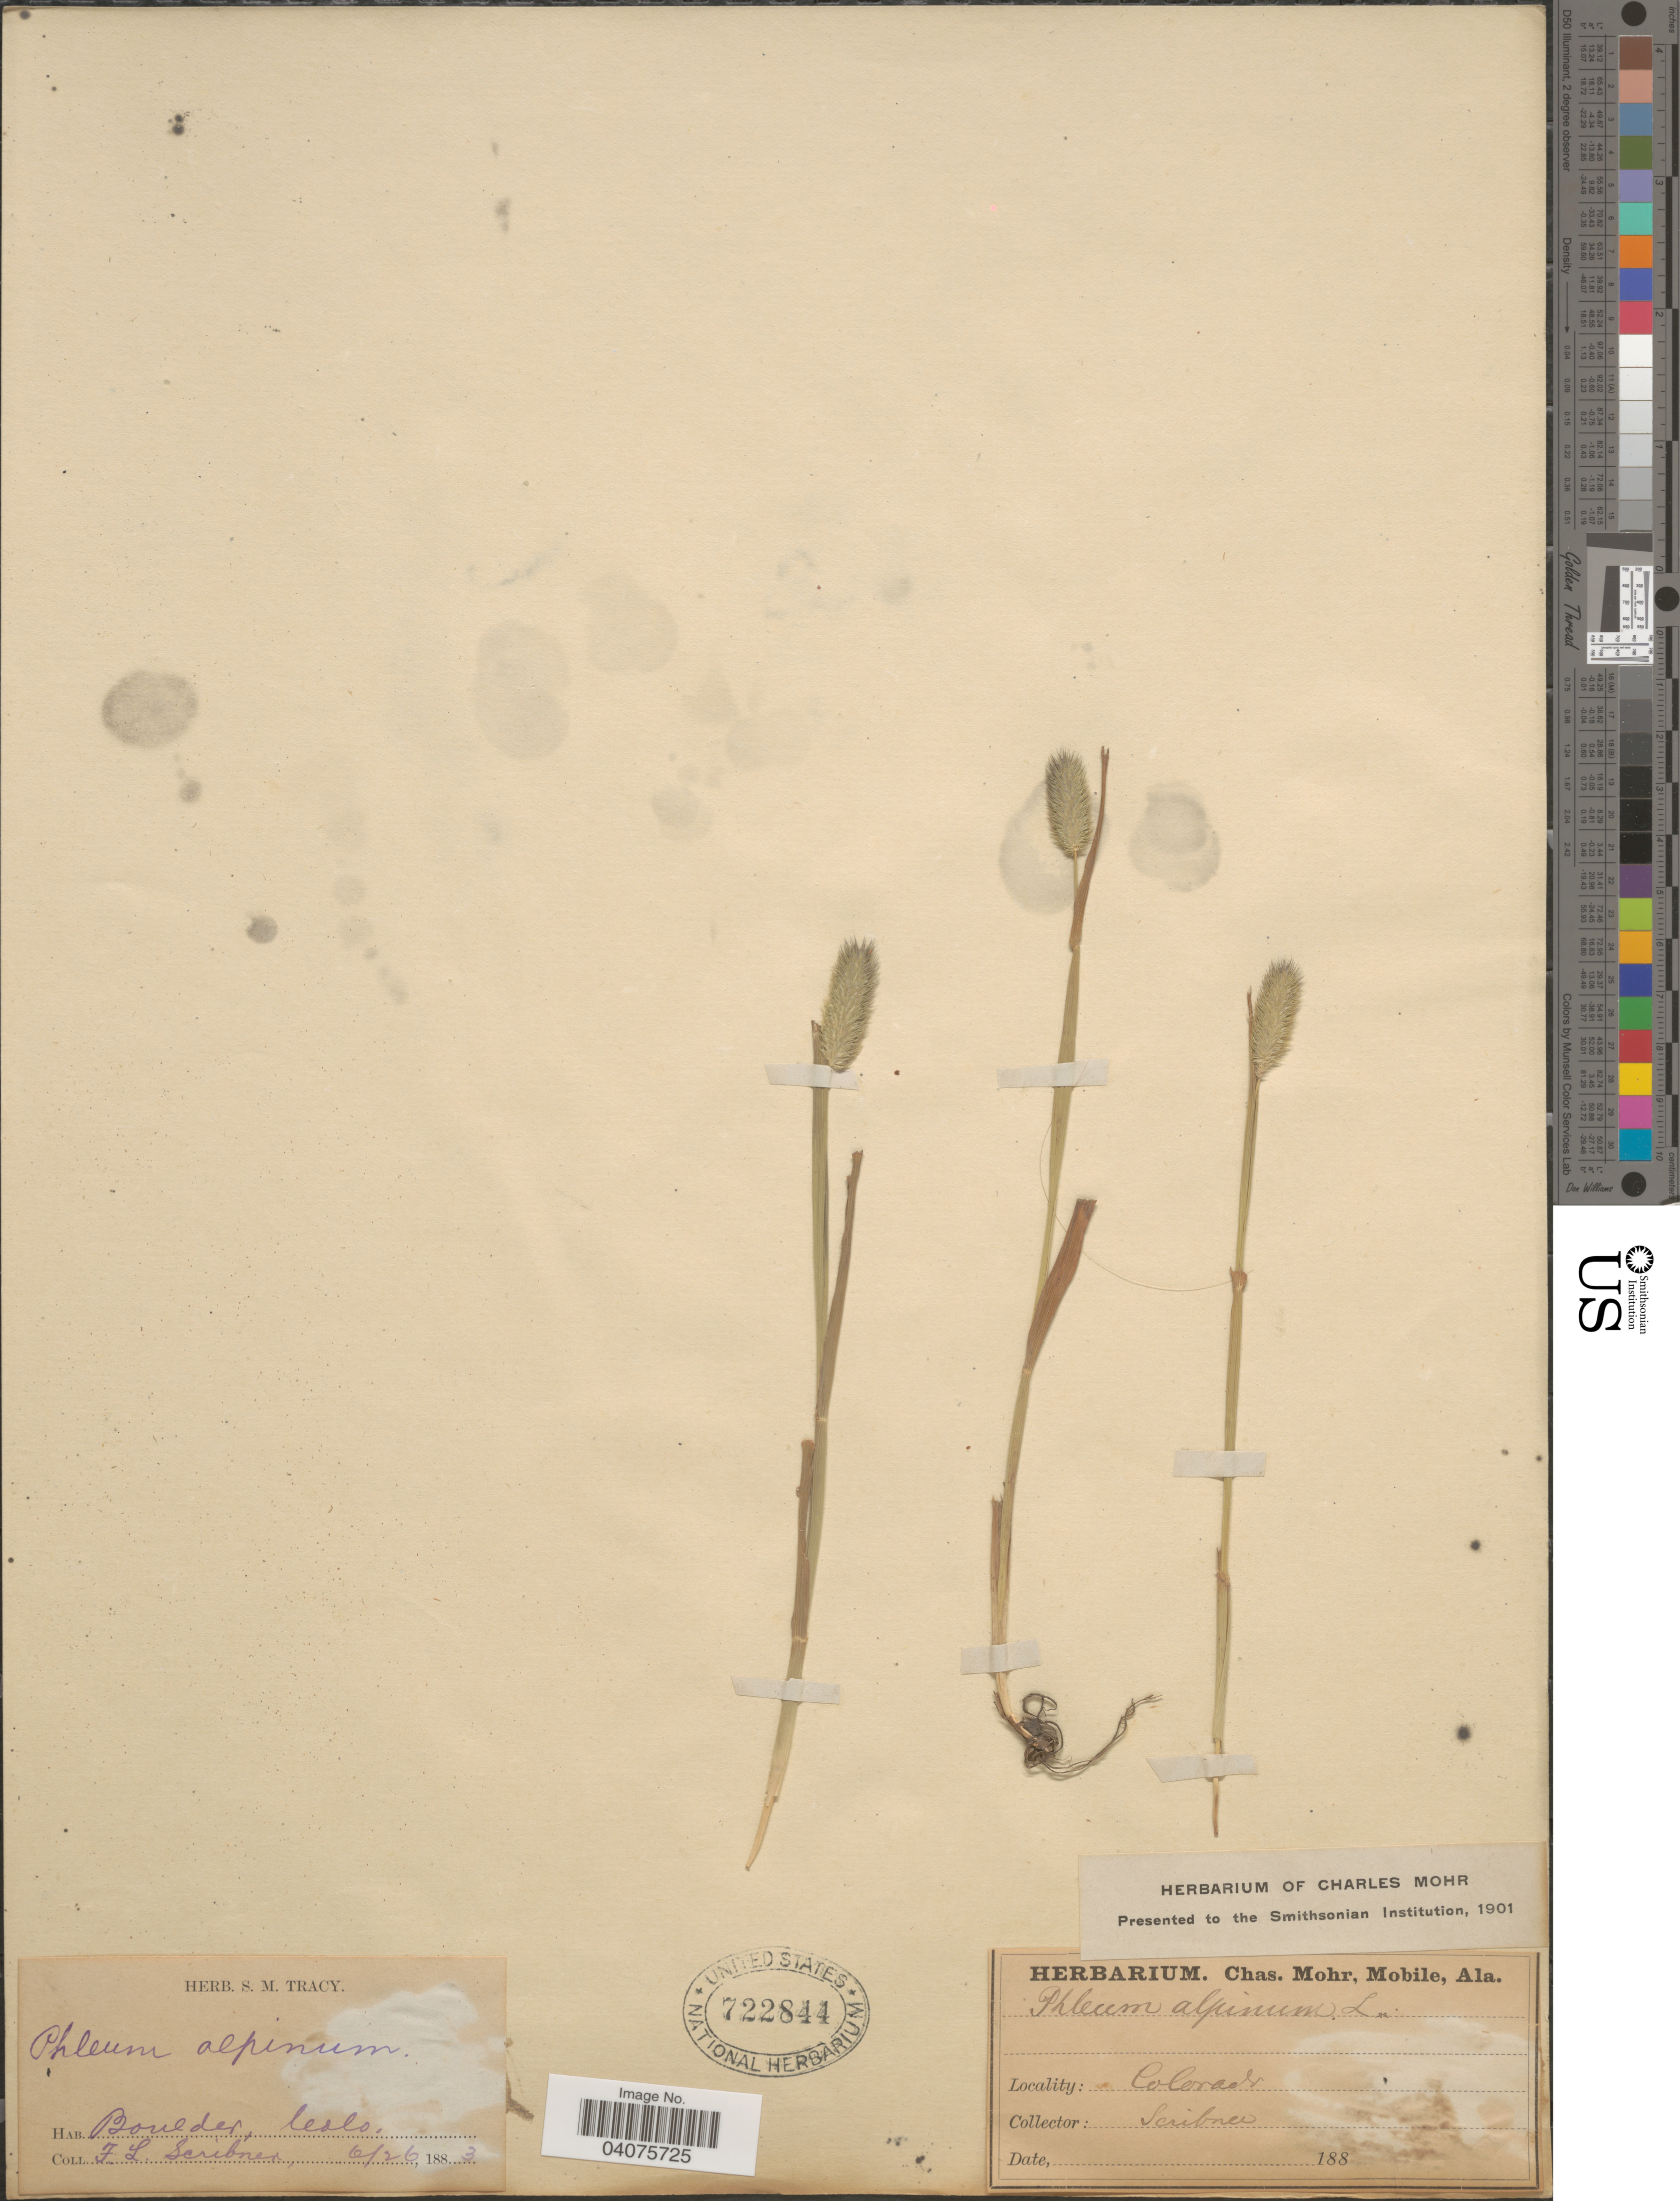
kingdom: Plantae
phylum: Tracheophyta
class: Liliopsida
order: Poales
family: Poaceae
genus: Phleum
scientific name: Phleum alpinum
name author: L.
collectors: F. L. Scribner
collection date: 1883-06-26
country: United States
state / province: Colorado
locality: Boulder.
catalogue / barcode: US 722844